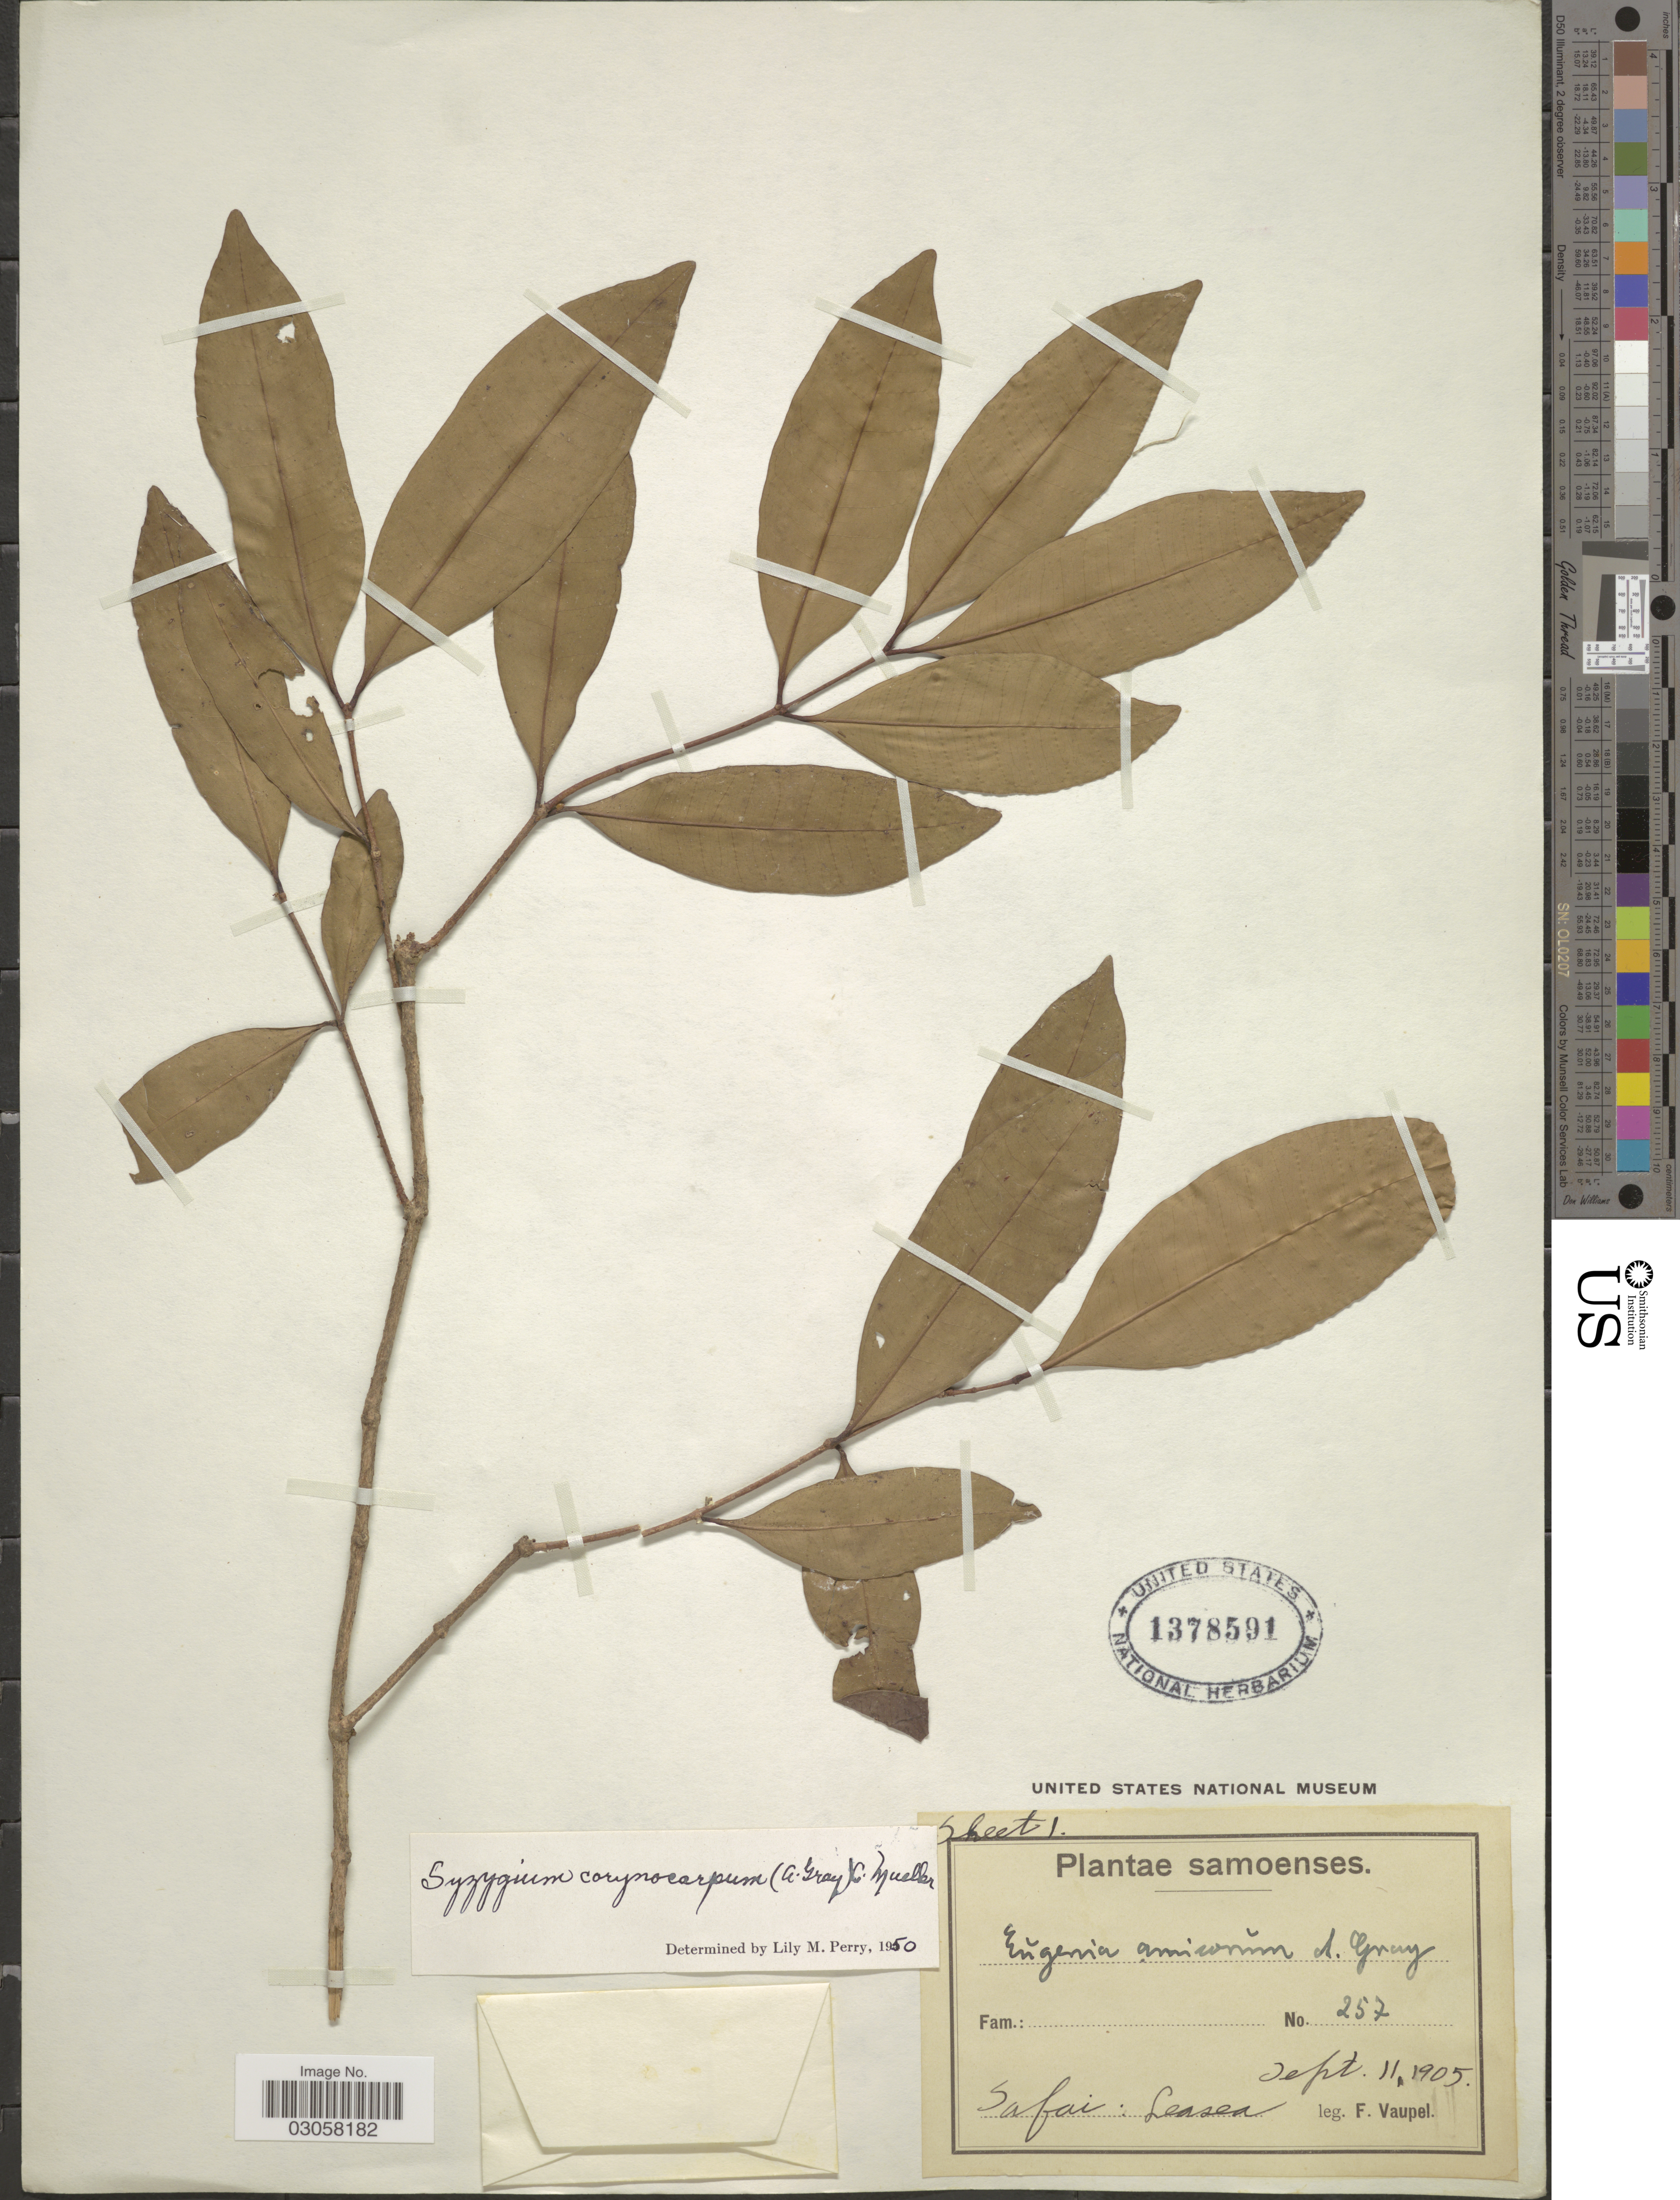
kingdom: Plantae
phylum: Tracheophyta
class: Magnoliopsida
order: Myrtales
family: Myrtaceae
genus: Syzygium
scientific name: Syzygium corynocarpum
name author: (A. Gray) Müll. Stuttg.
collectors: F. Vaupel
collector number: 257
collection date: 1905-09-11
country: Samoa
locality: Samoenses. Safai: Leasea [interpreted].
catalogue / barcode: US 1378591